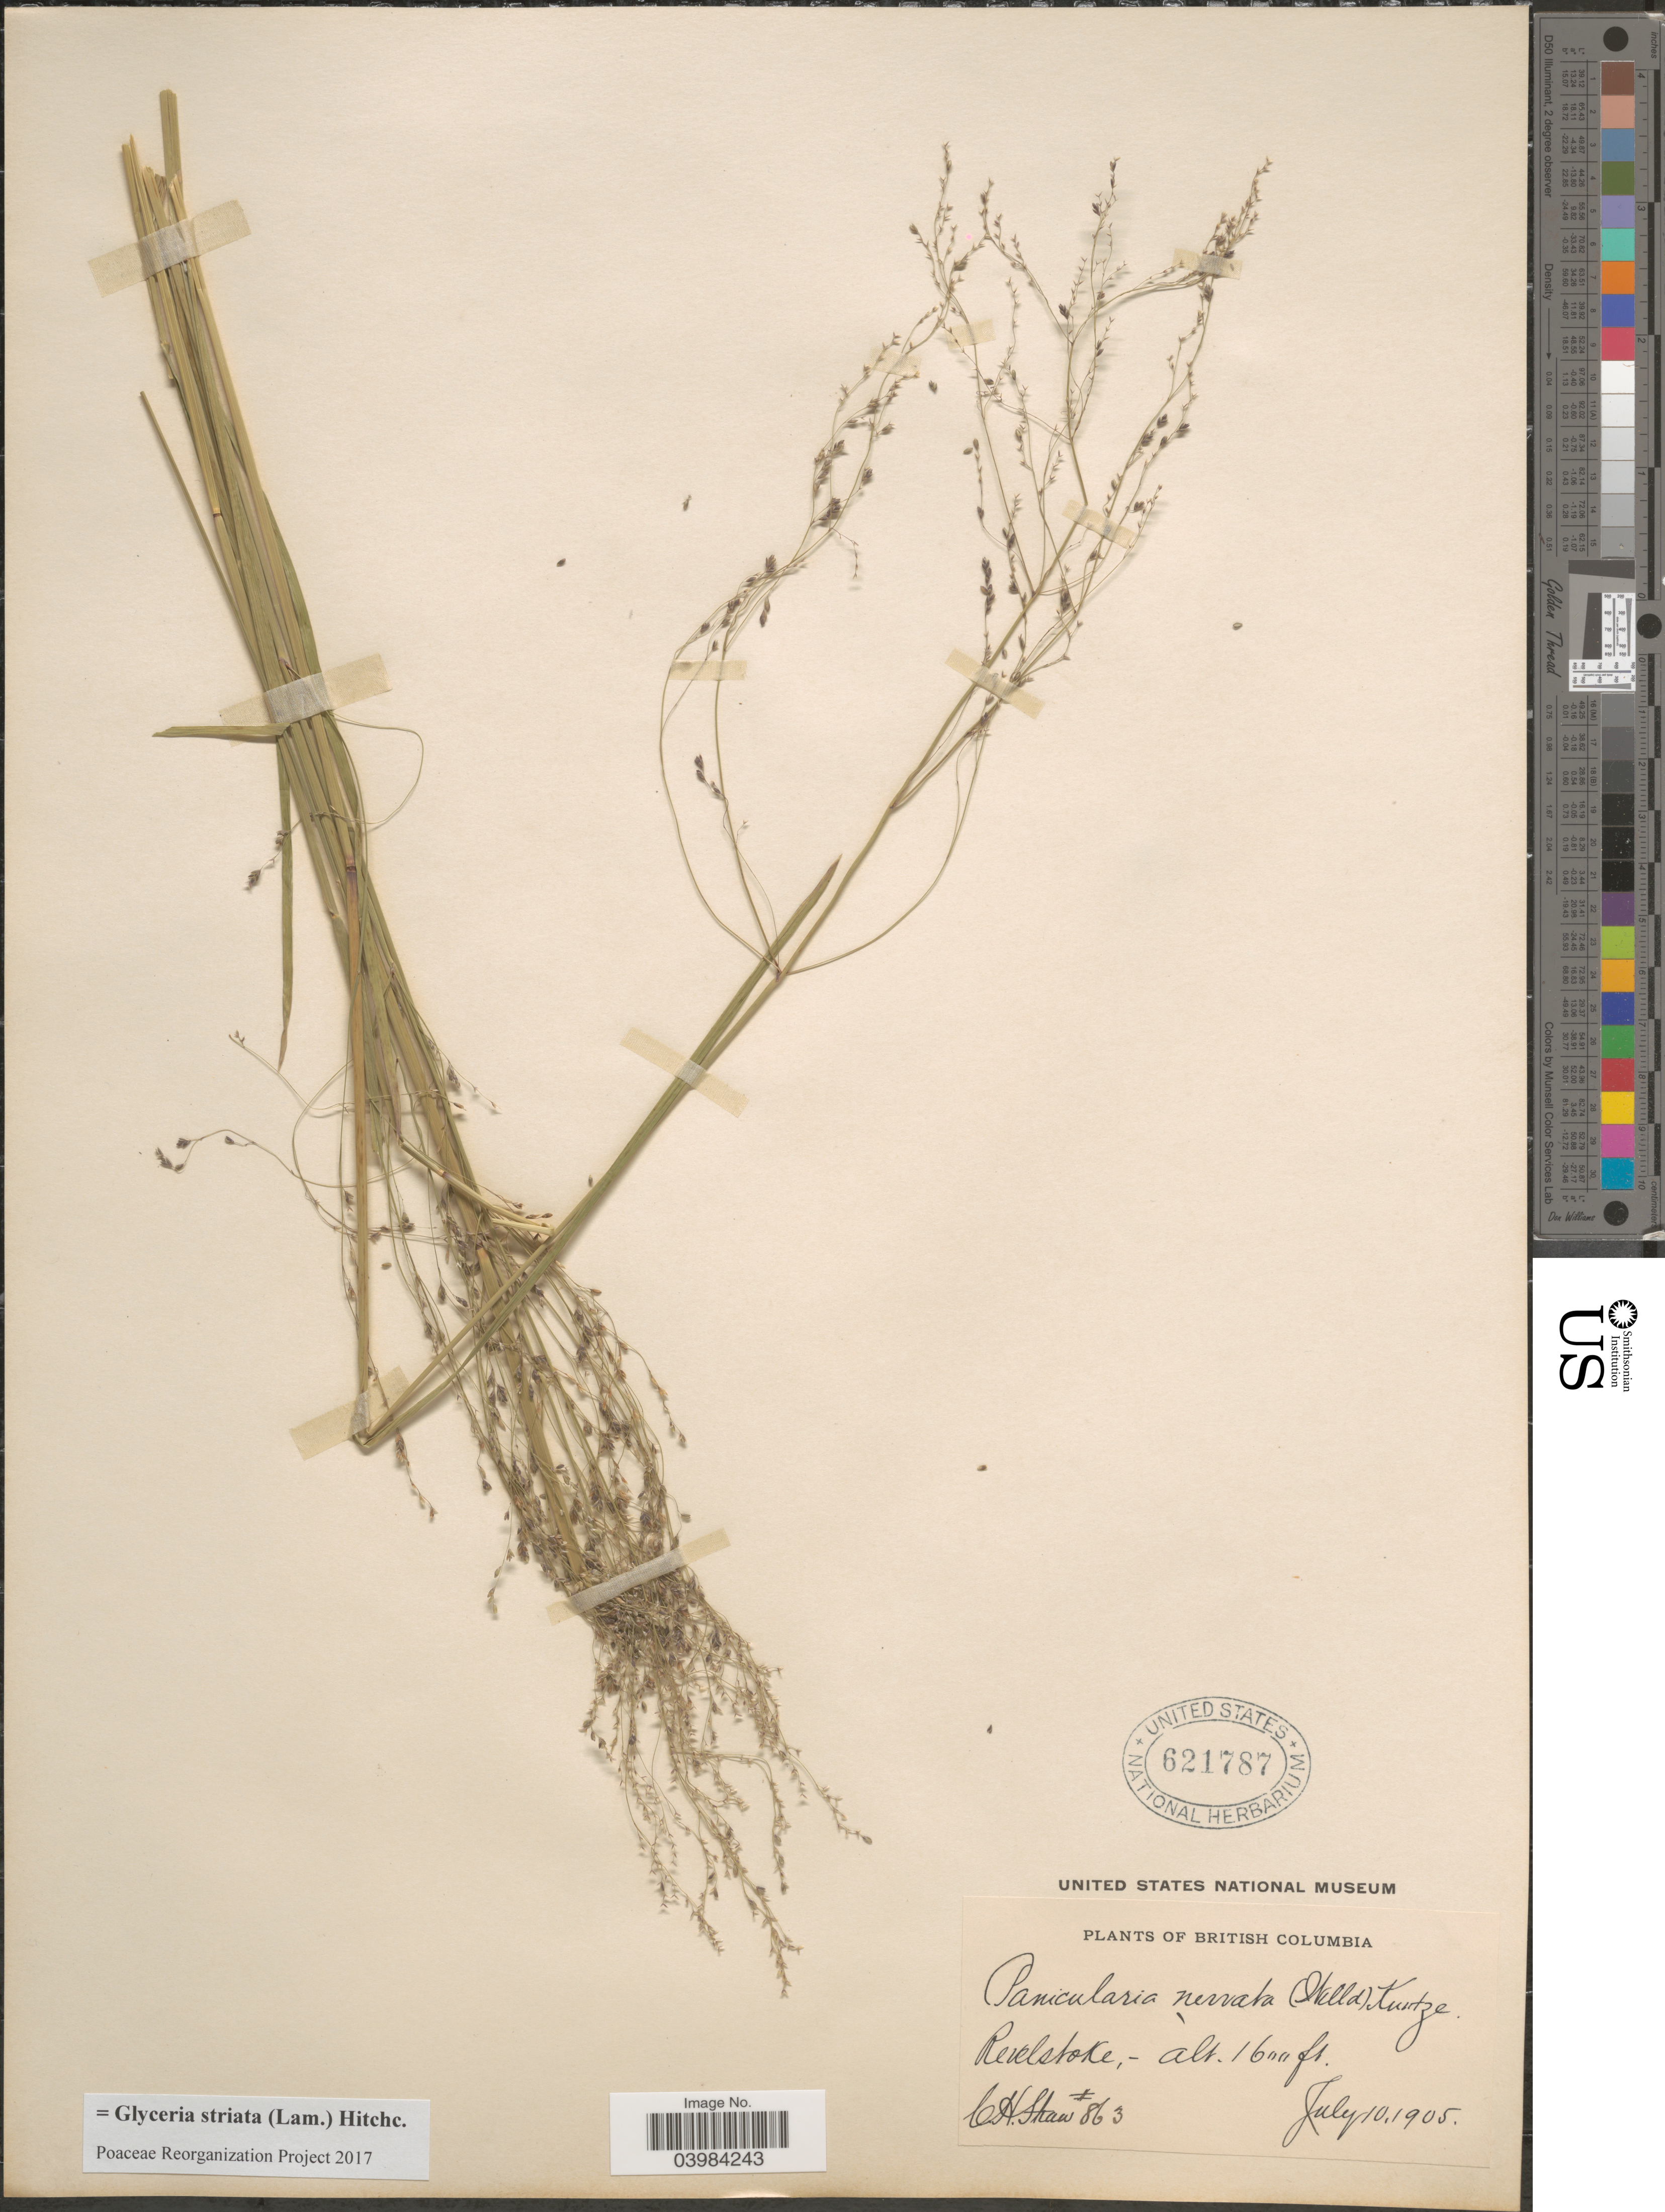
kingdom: Plantae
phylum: Tracheophyta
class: Liliopsida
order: Poales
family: Poaceae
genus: Glyceria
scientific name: Glyceria striata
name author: (Lam.) Hitchc.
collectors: C. H. Shaw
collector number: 863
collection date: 1905-07-10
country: Canada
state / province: British Columbia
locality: Revelstoke.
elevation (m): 488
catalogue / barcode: US 621787